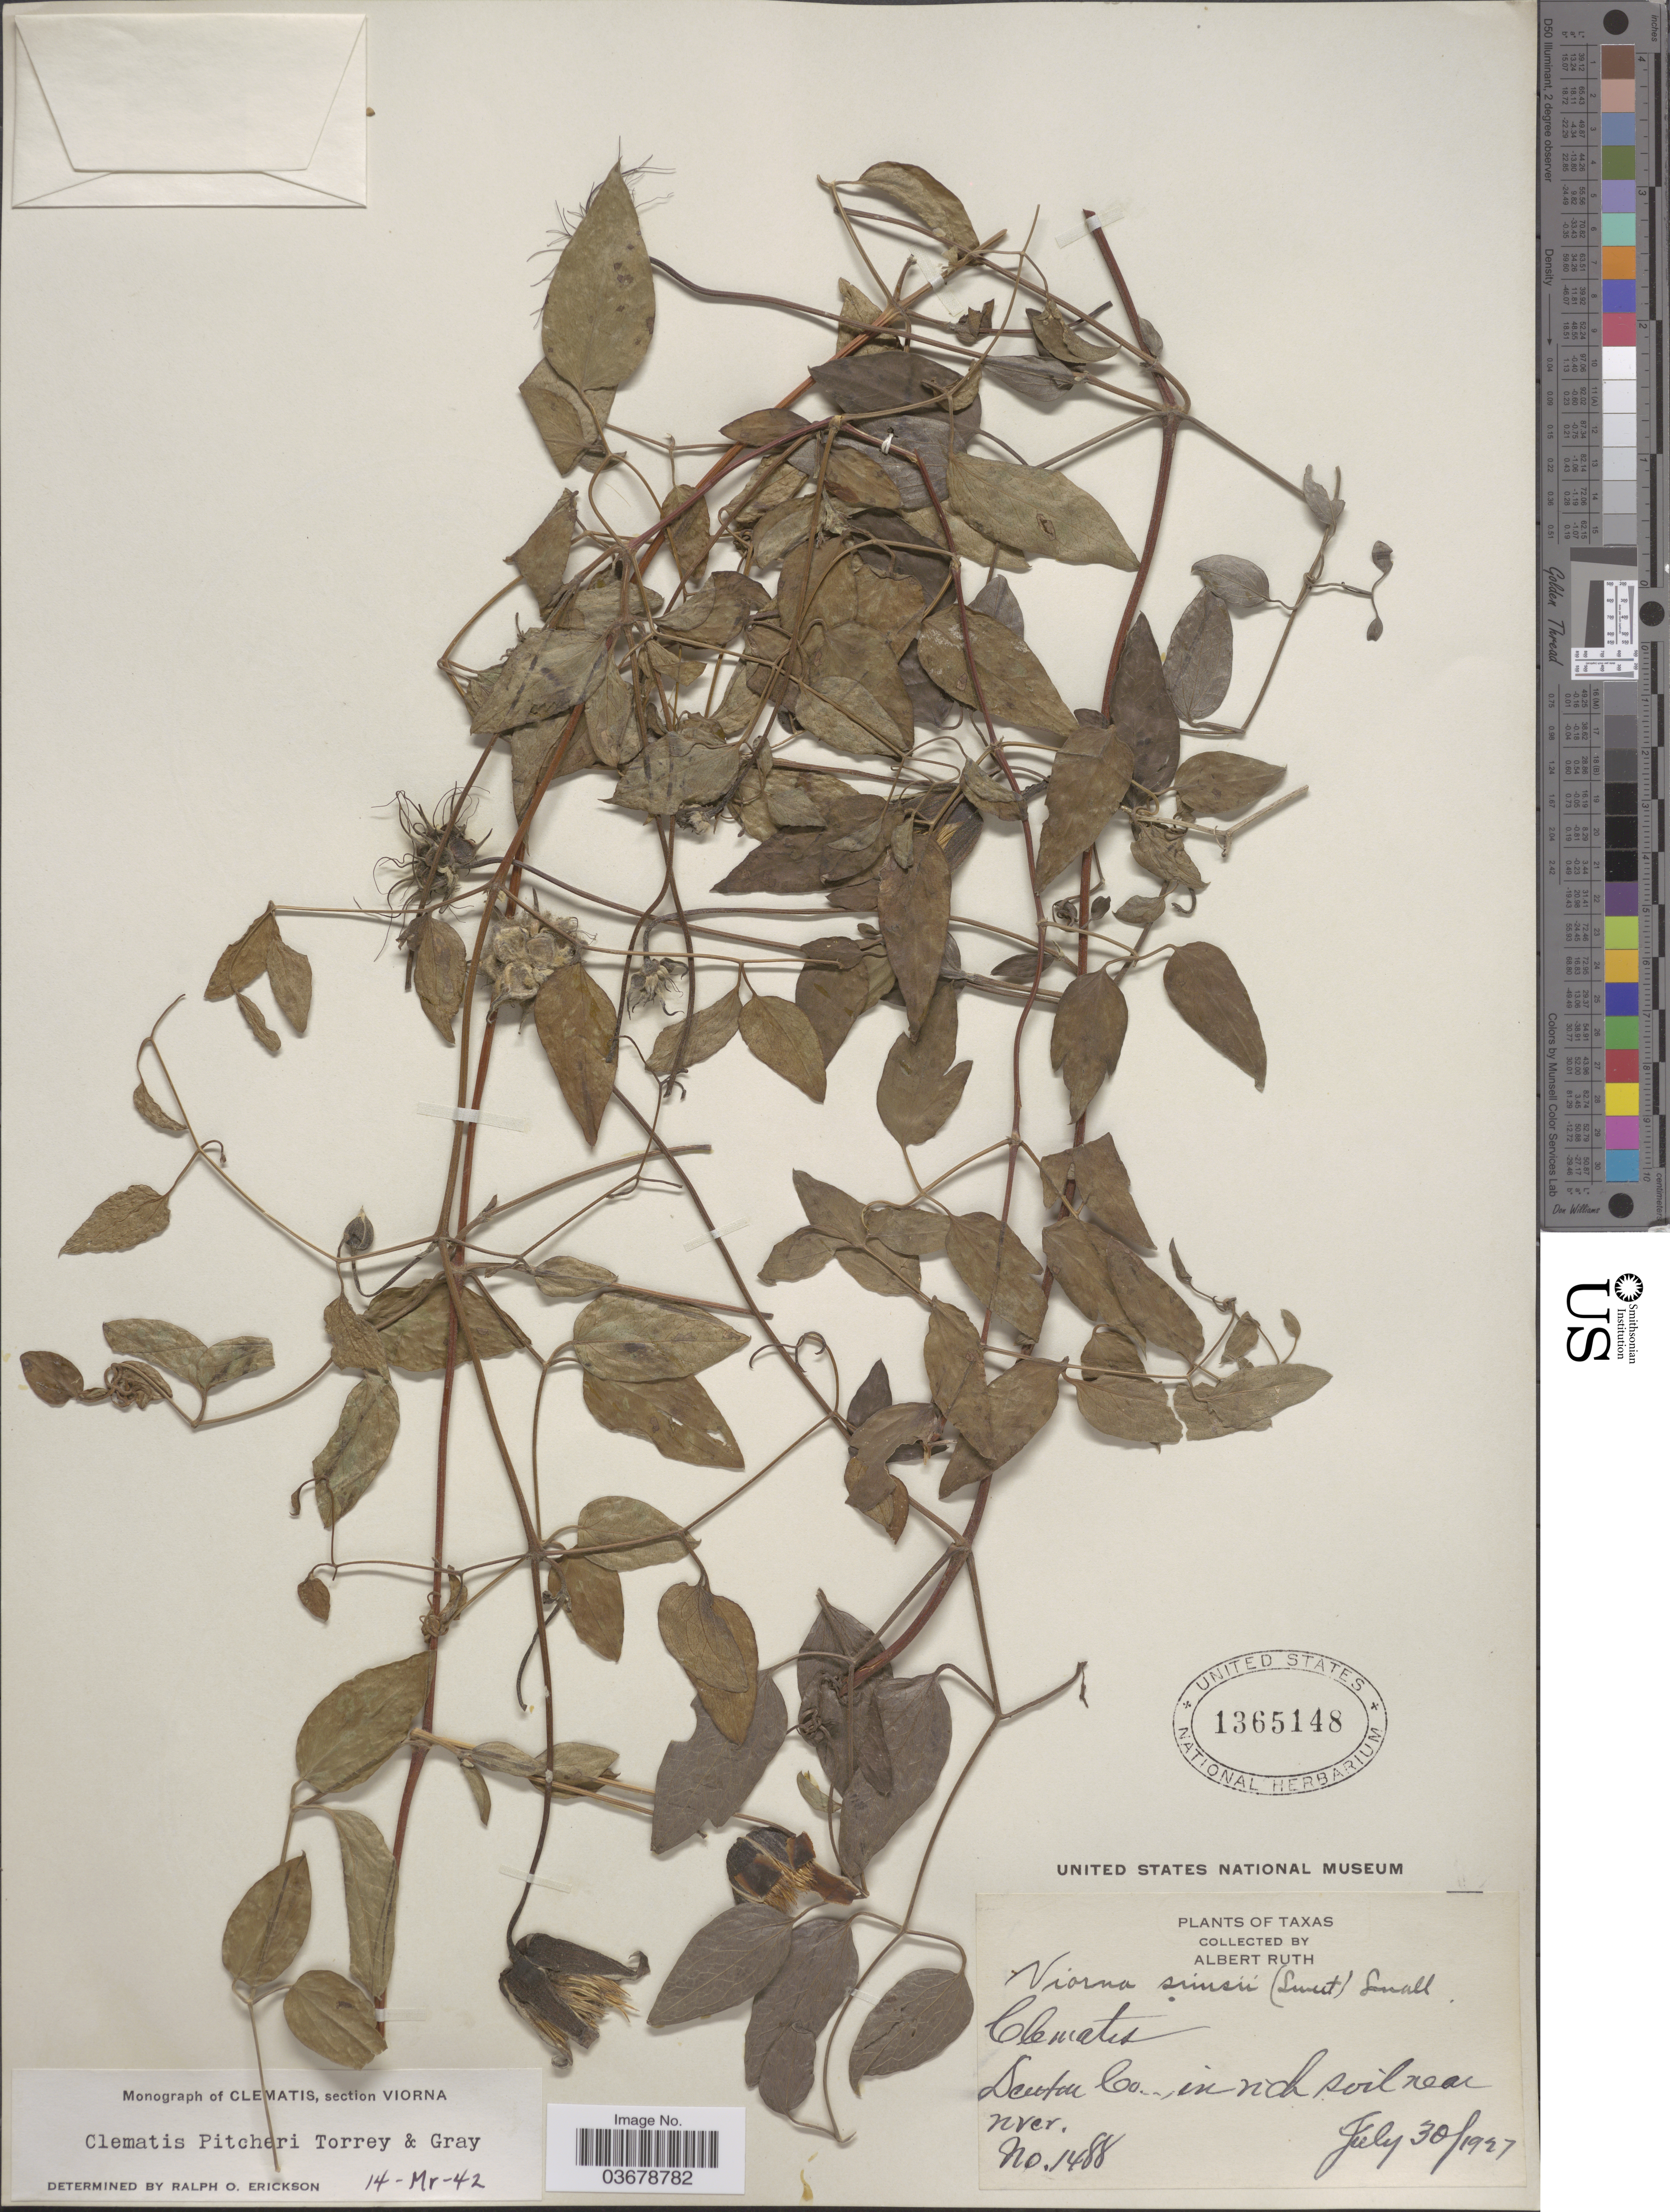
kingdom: Plantae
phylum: Tracheophyta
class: Magnoliopsida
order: Ranunculales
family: Ranunculaceae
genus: Clematis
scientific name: Clematis viorna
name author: L.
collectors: A. Ruth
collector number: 1488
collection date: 1927-07-30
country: United States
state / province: Texas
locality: Taxas. Denton Co.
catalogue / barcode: US 1365148